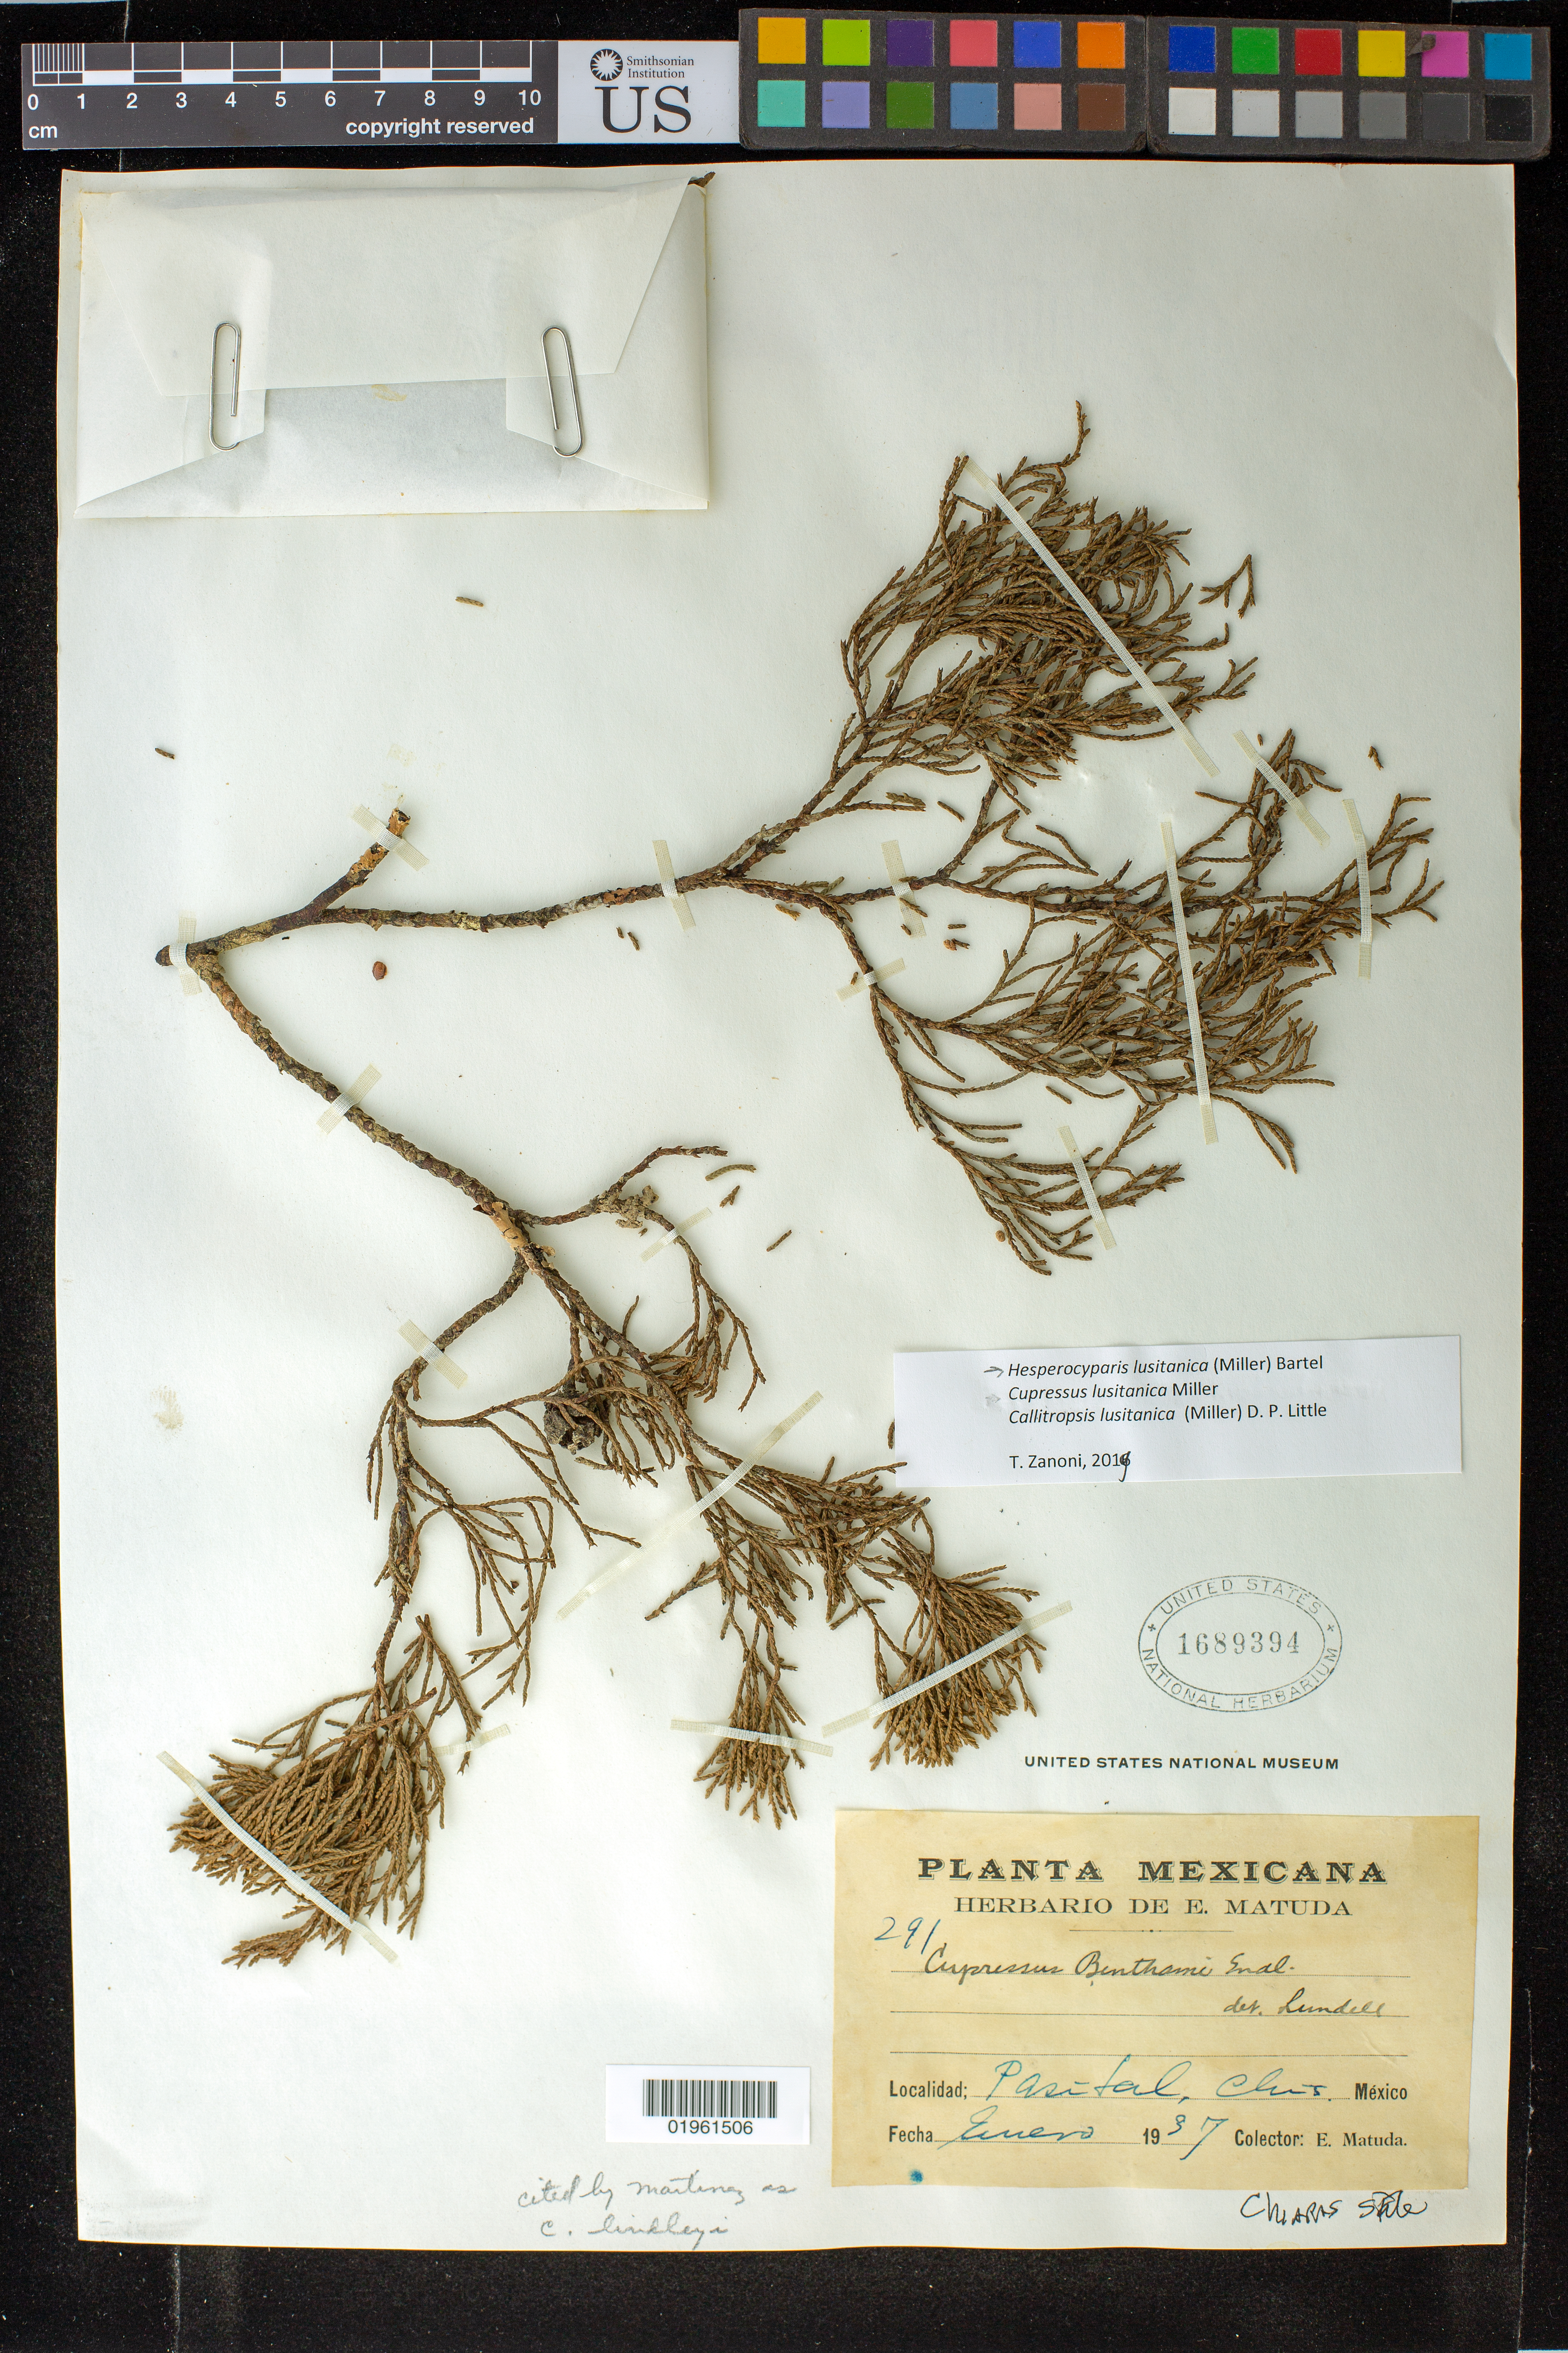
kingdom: Plantae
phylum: Tracheophyta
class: Pinopsida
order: Pinales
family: Cupressaceae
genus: Hesperocyparis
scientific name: Hesperocyparis lusitanica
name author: (Miller) Bartel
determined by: Zanoni, T. A., (NY), New York Botanical Garden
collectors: E. Matuda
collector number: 291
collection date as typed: Enero 1937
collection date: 1937-01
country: Mexico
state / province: Chiapas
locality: Pasital, Chis.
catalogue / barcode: US 1689394